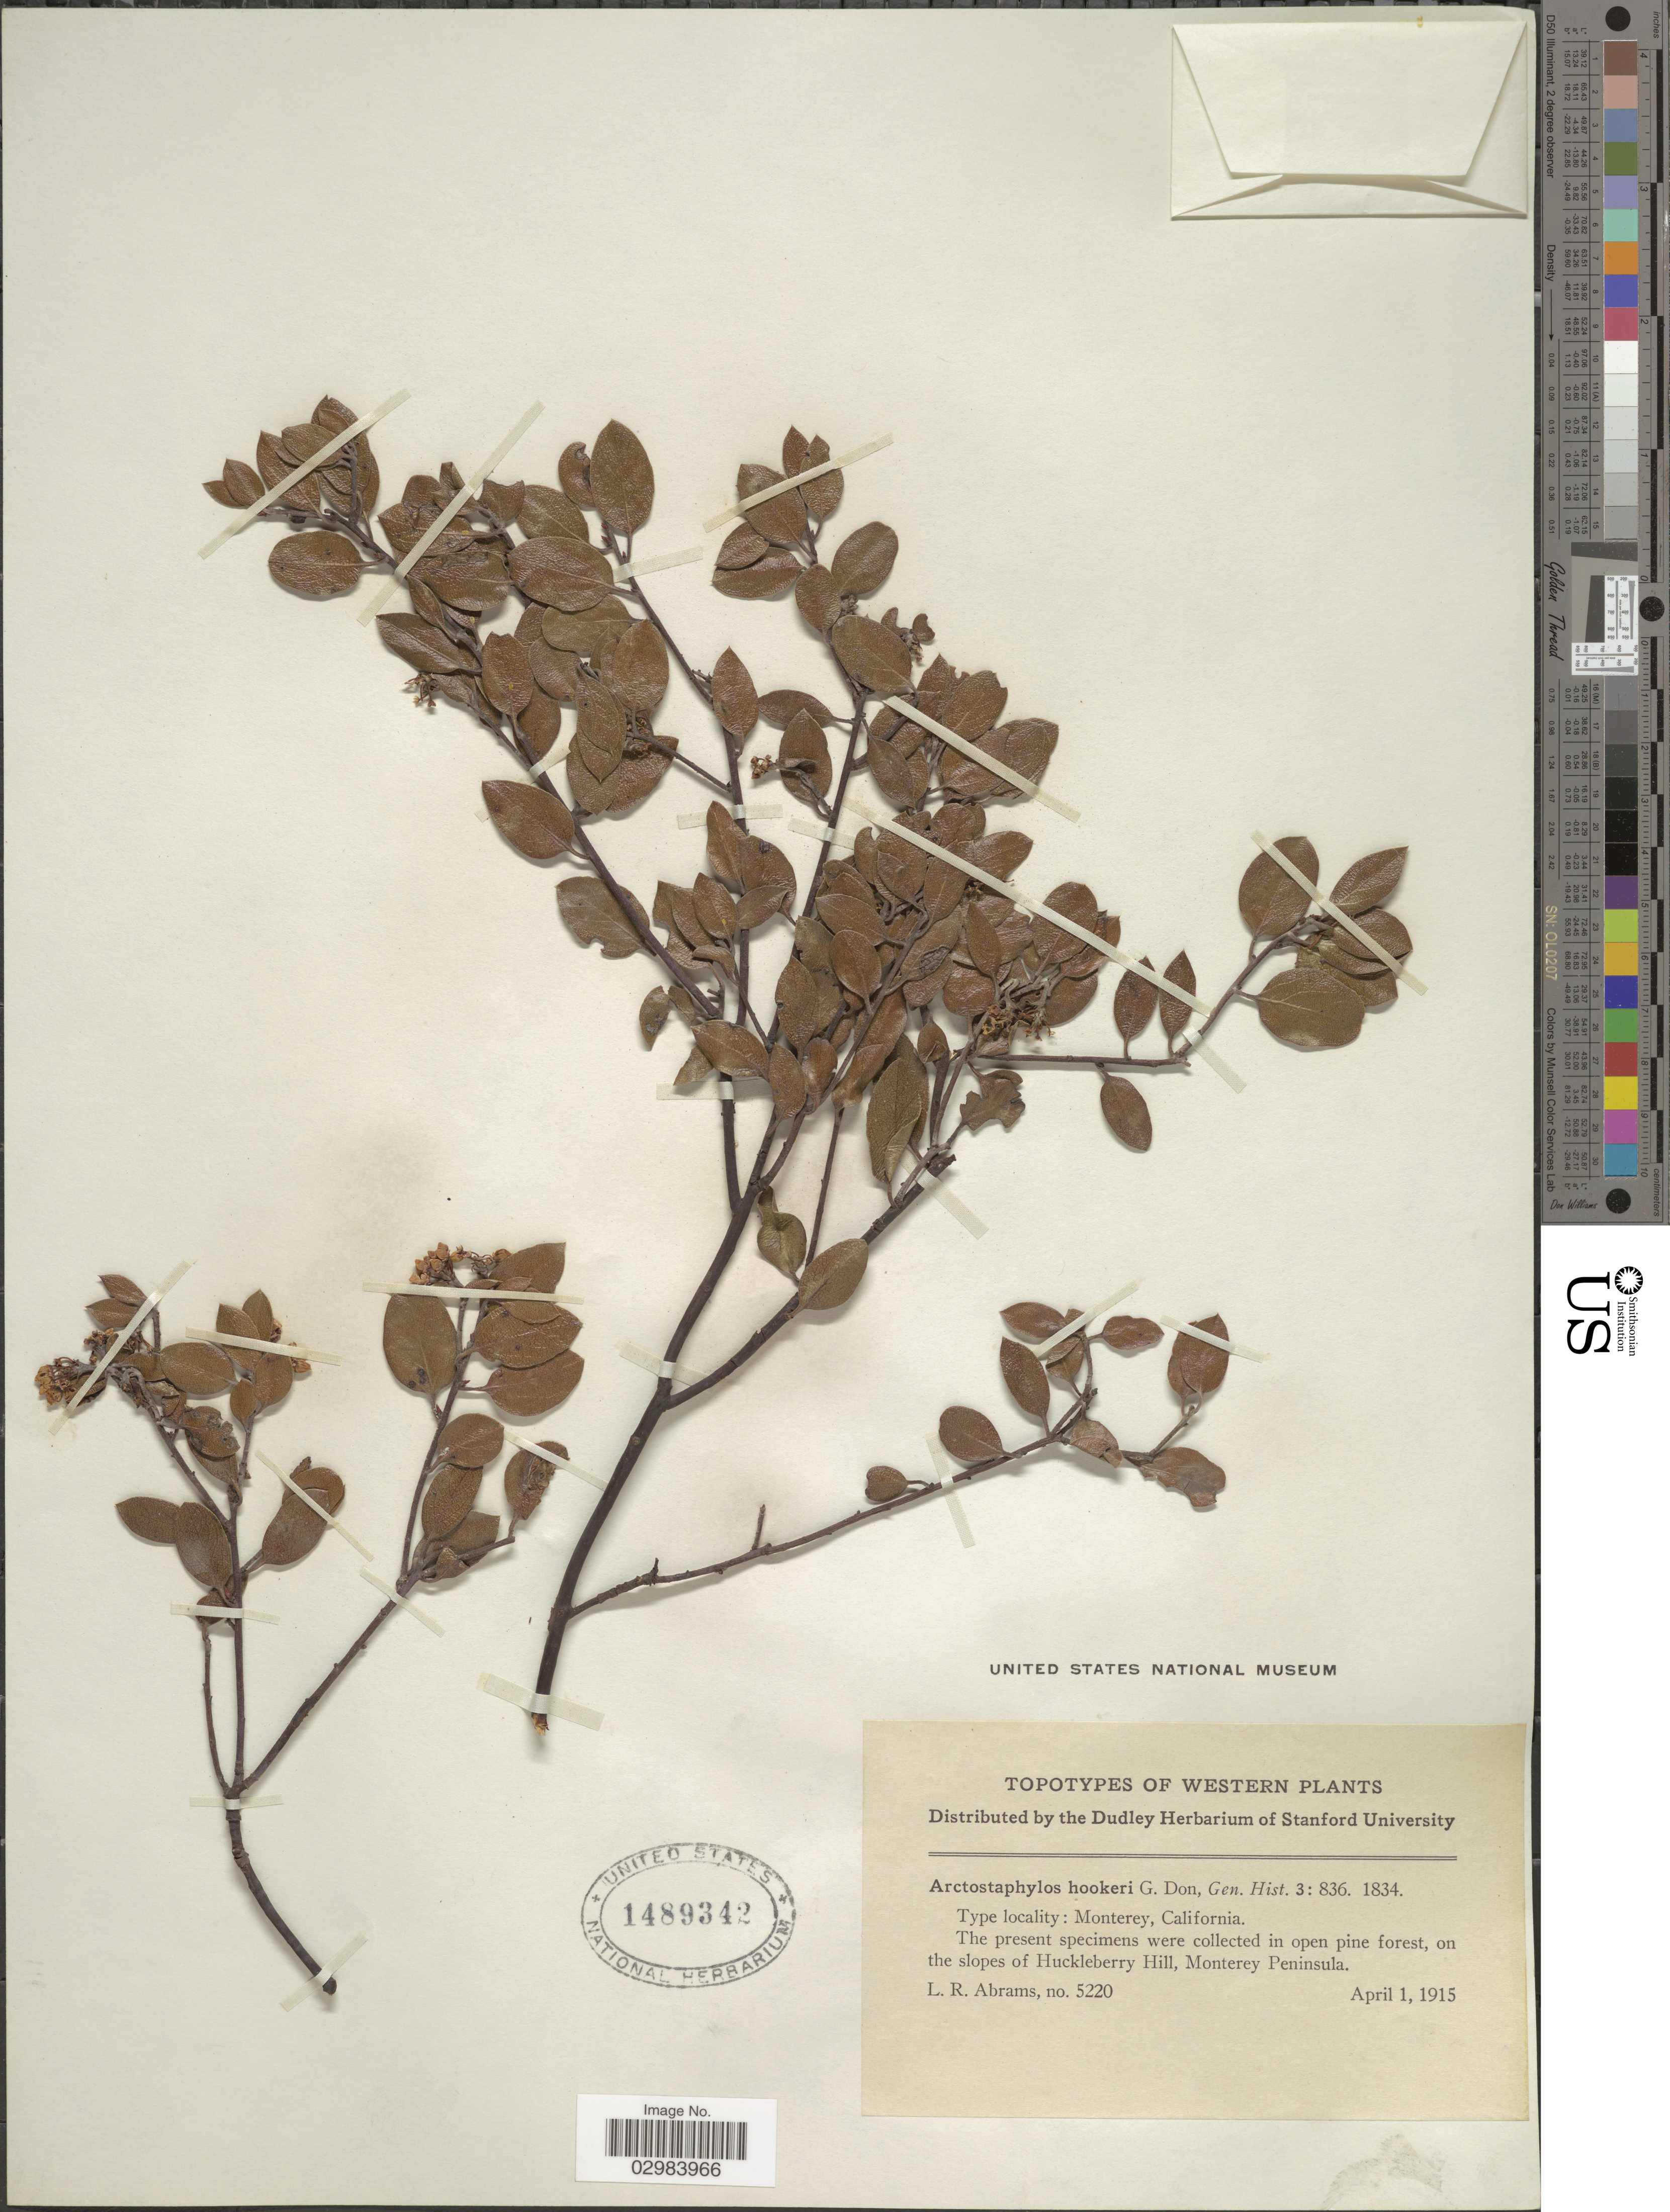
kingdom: Plantae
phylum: Tracheophyta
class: Magnoliopsida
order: Ericales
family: Ericaceae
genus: Arctostaphylos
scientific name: Arctostaphylos hookeri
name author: G. Don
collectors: L. Abrams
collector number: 5220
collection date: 1915-04-01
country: United States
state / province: California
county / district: Monterey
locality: Monterey, on the slopes of Huckleberry Hill, Monterey Peninsula.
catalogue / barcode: US 1489342